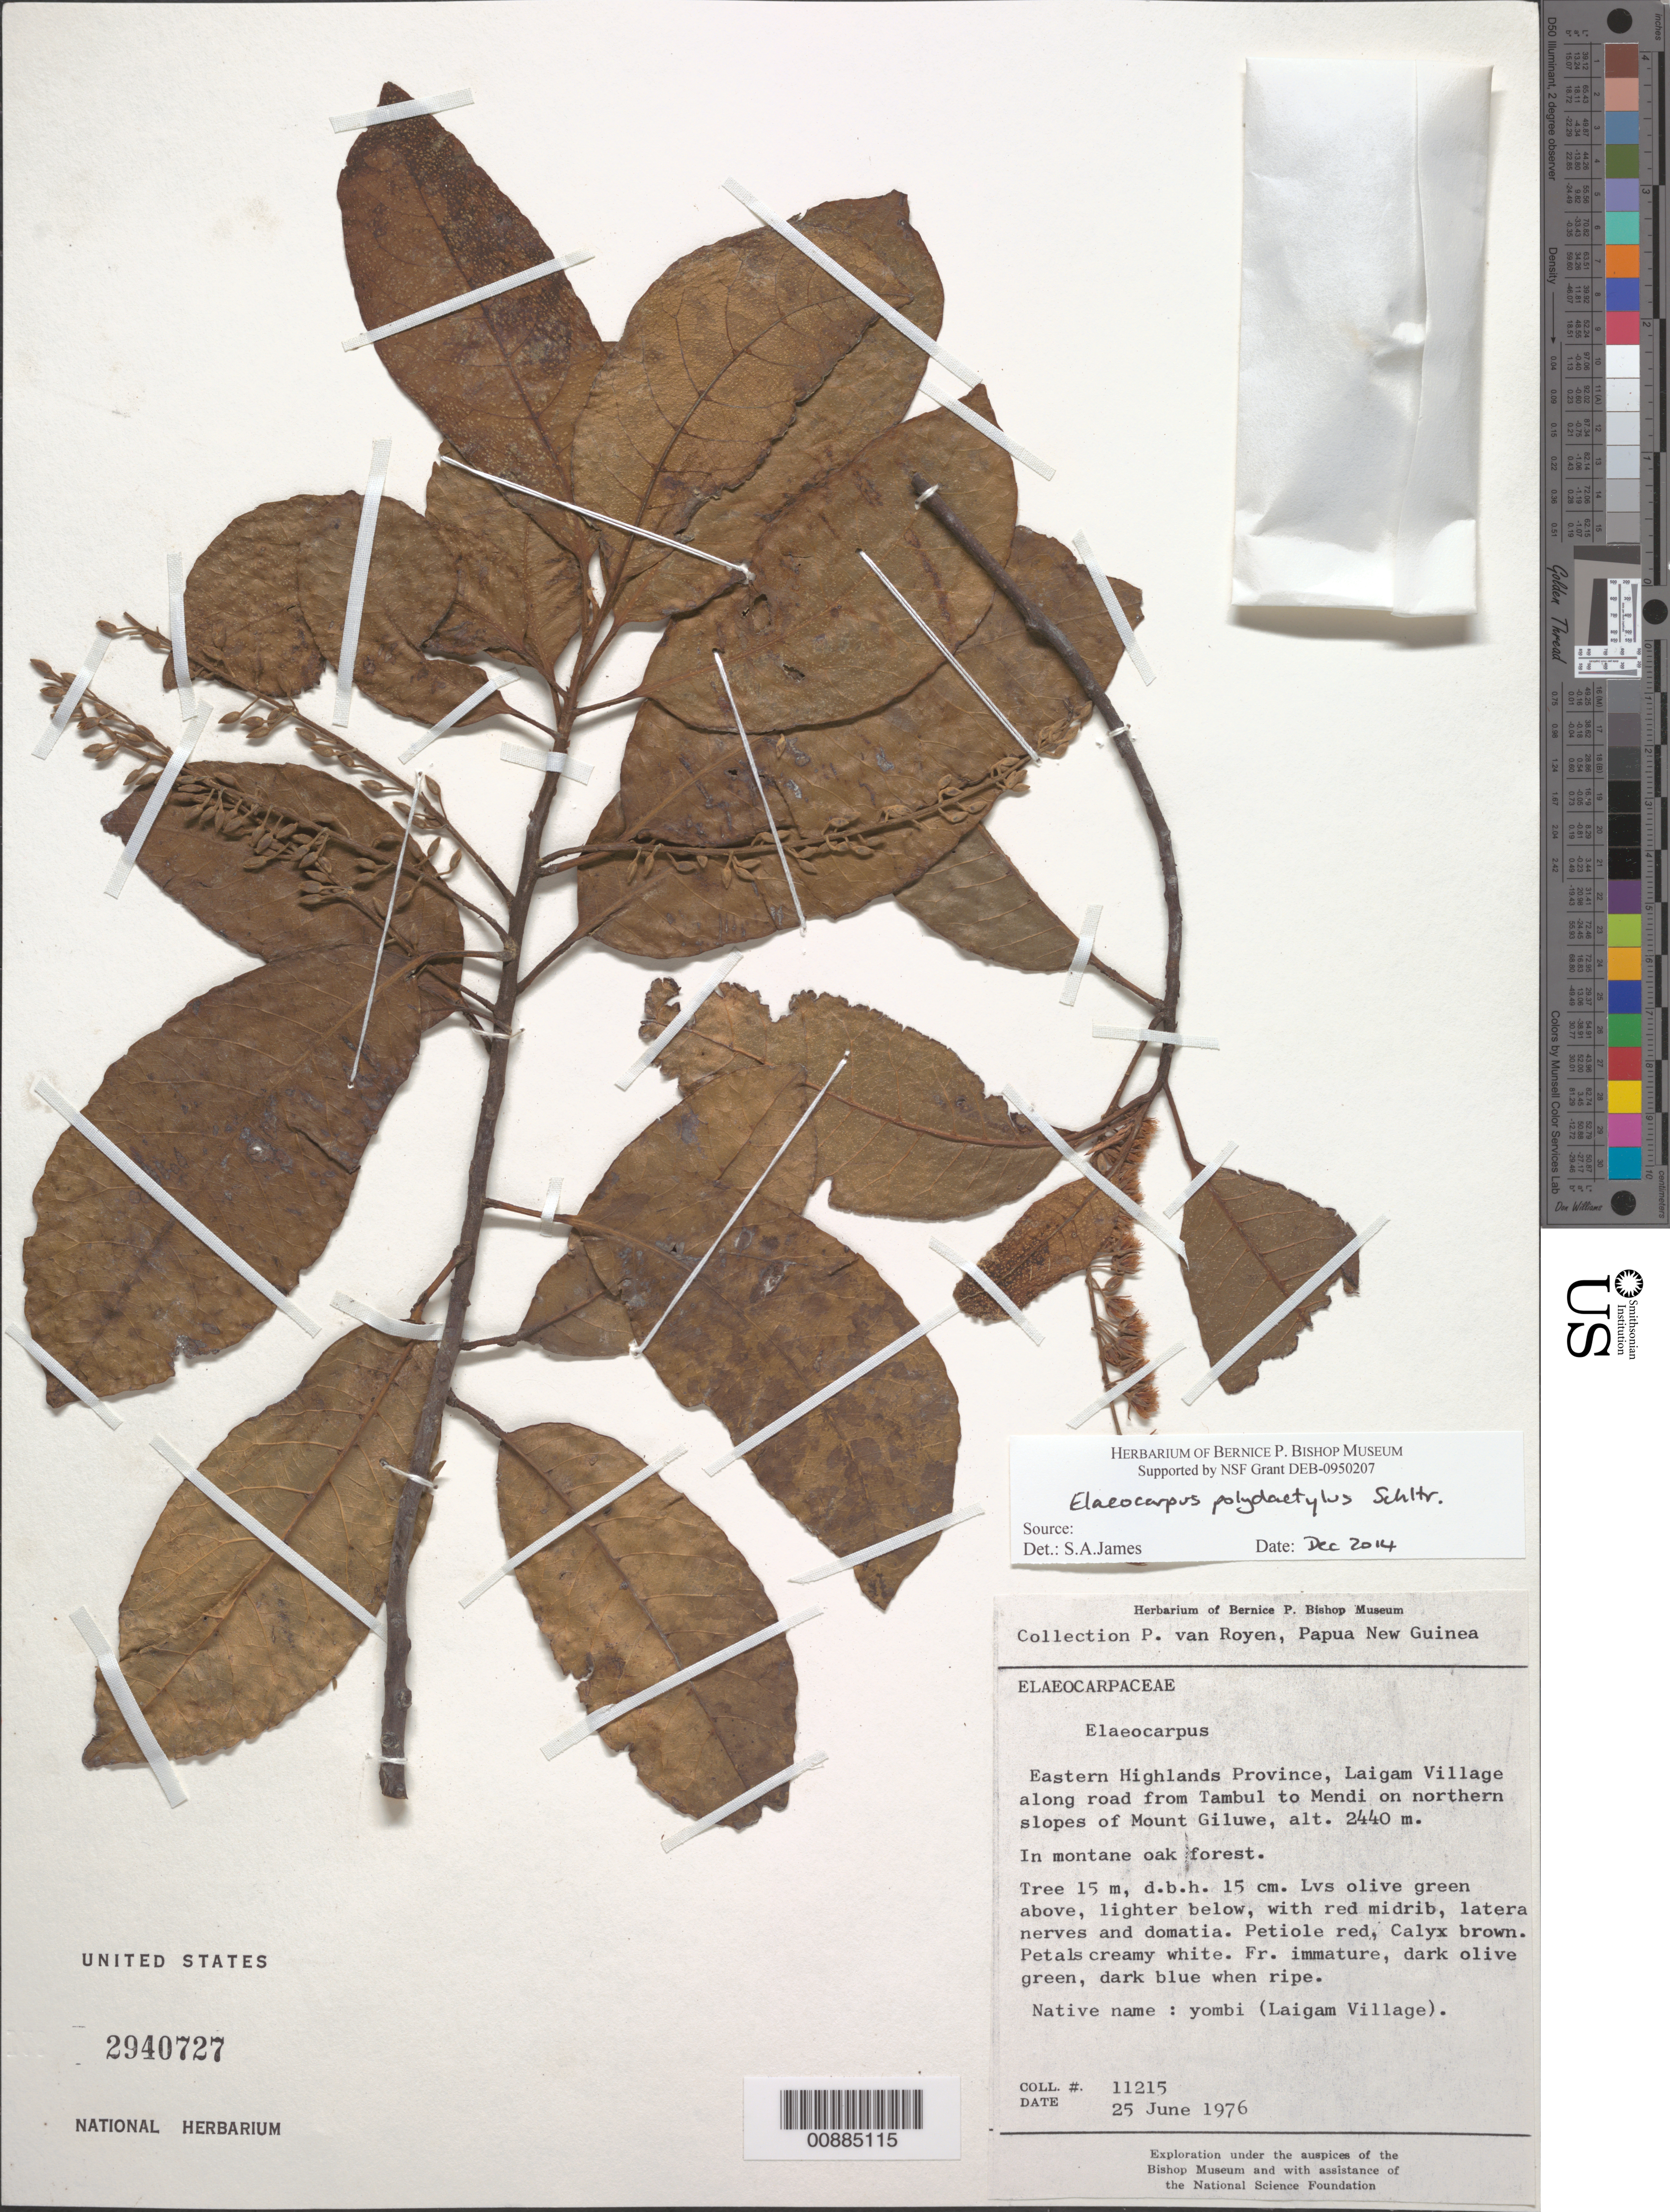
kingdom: Plantae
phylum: Tracheophyta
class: Magnoliopsida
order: Oxalidales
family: Elaeocarpaceae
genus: Elaeocarpus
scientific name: Elaeocarpus polydactylus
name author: Schltr.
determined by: James, S. A.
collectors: P. van Royen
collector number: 11215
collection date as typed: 25 Jun 1976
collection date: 1976-06-25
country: Papua New Guinea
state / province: Eastern Highlands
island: New Guinea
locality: Along road from Tambul to Mendi on northern slopes of Mount Giluwe, Laigam Village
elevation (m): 2440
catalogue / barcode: US 2940727